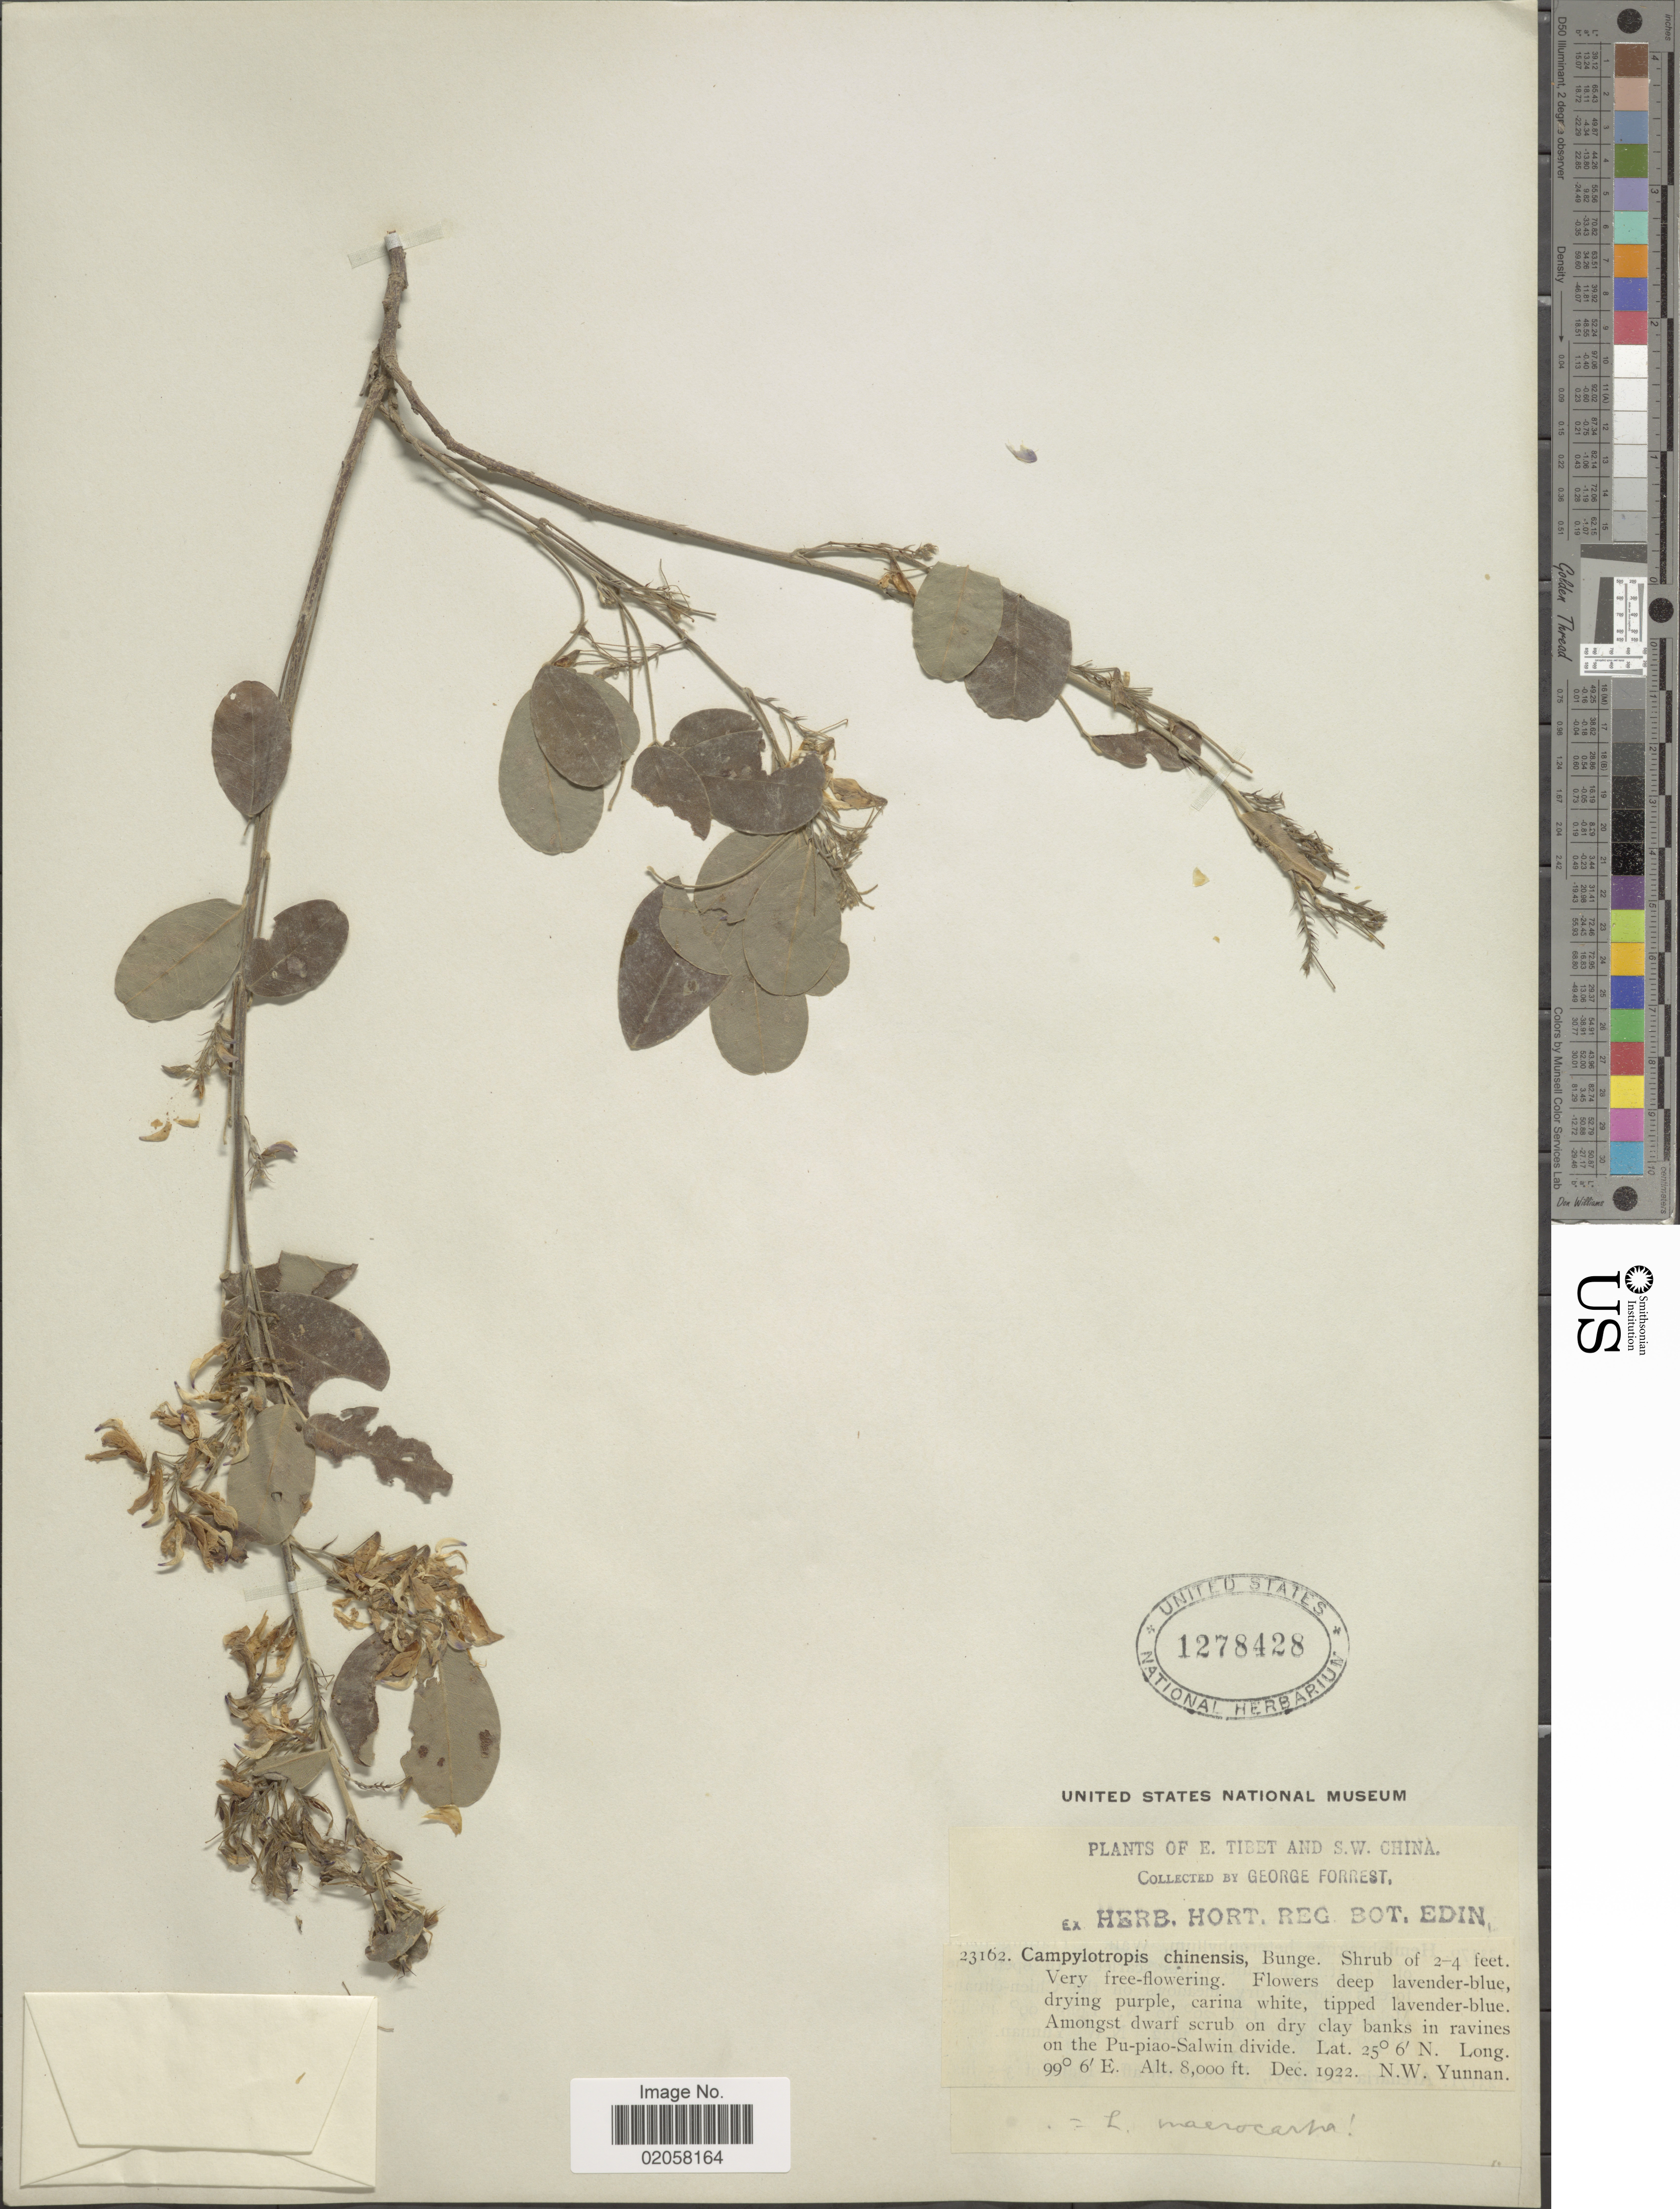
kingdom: Plantae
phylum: Tracheophyta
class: Magnoliopsida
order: Fabales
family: Fabaceae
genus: Campylotropis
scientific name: Campylotropis macrocarpa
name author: H. Ohashi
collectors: G. Forrest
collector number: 23162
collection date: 1922-12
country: China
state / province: Yunnan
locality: Amongst dward scrub on dry clay banks in ravines on the Pu-piao-Salwin divide, N.W. Yunnan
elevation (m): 2438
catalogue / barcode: US 1278428